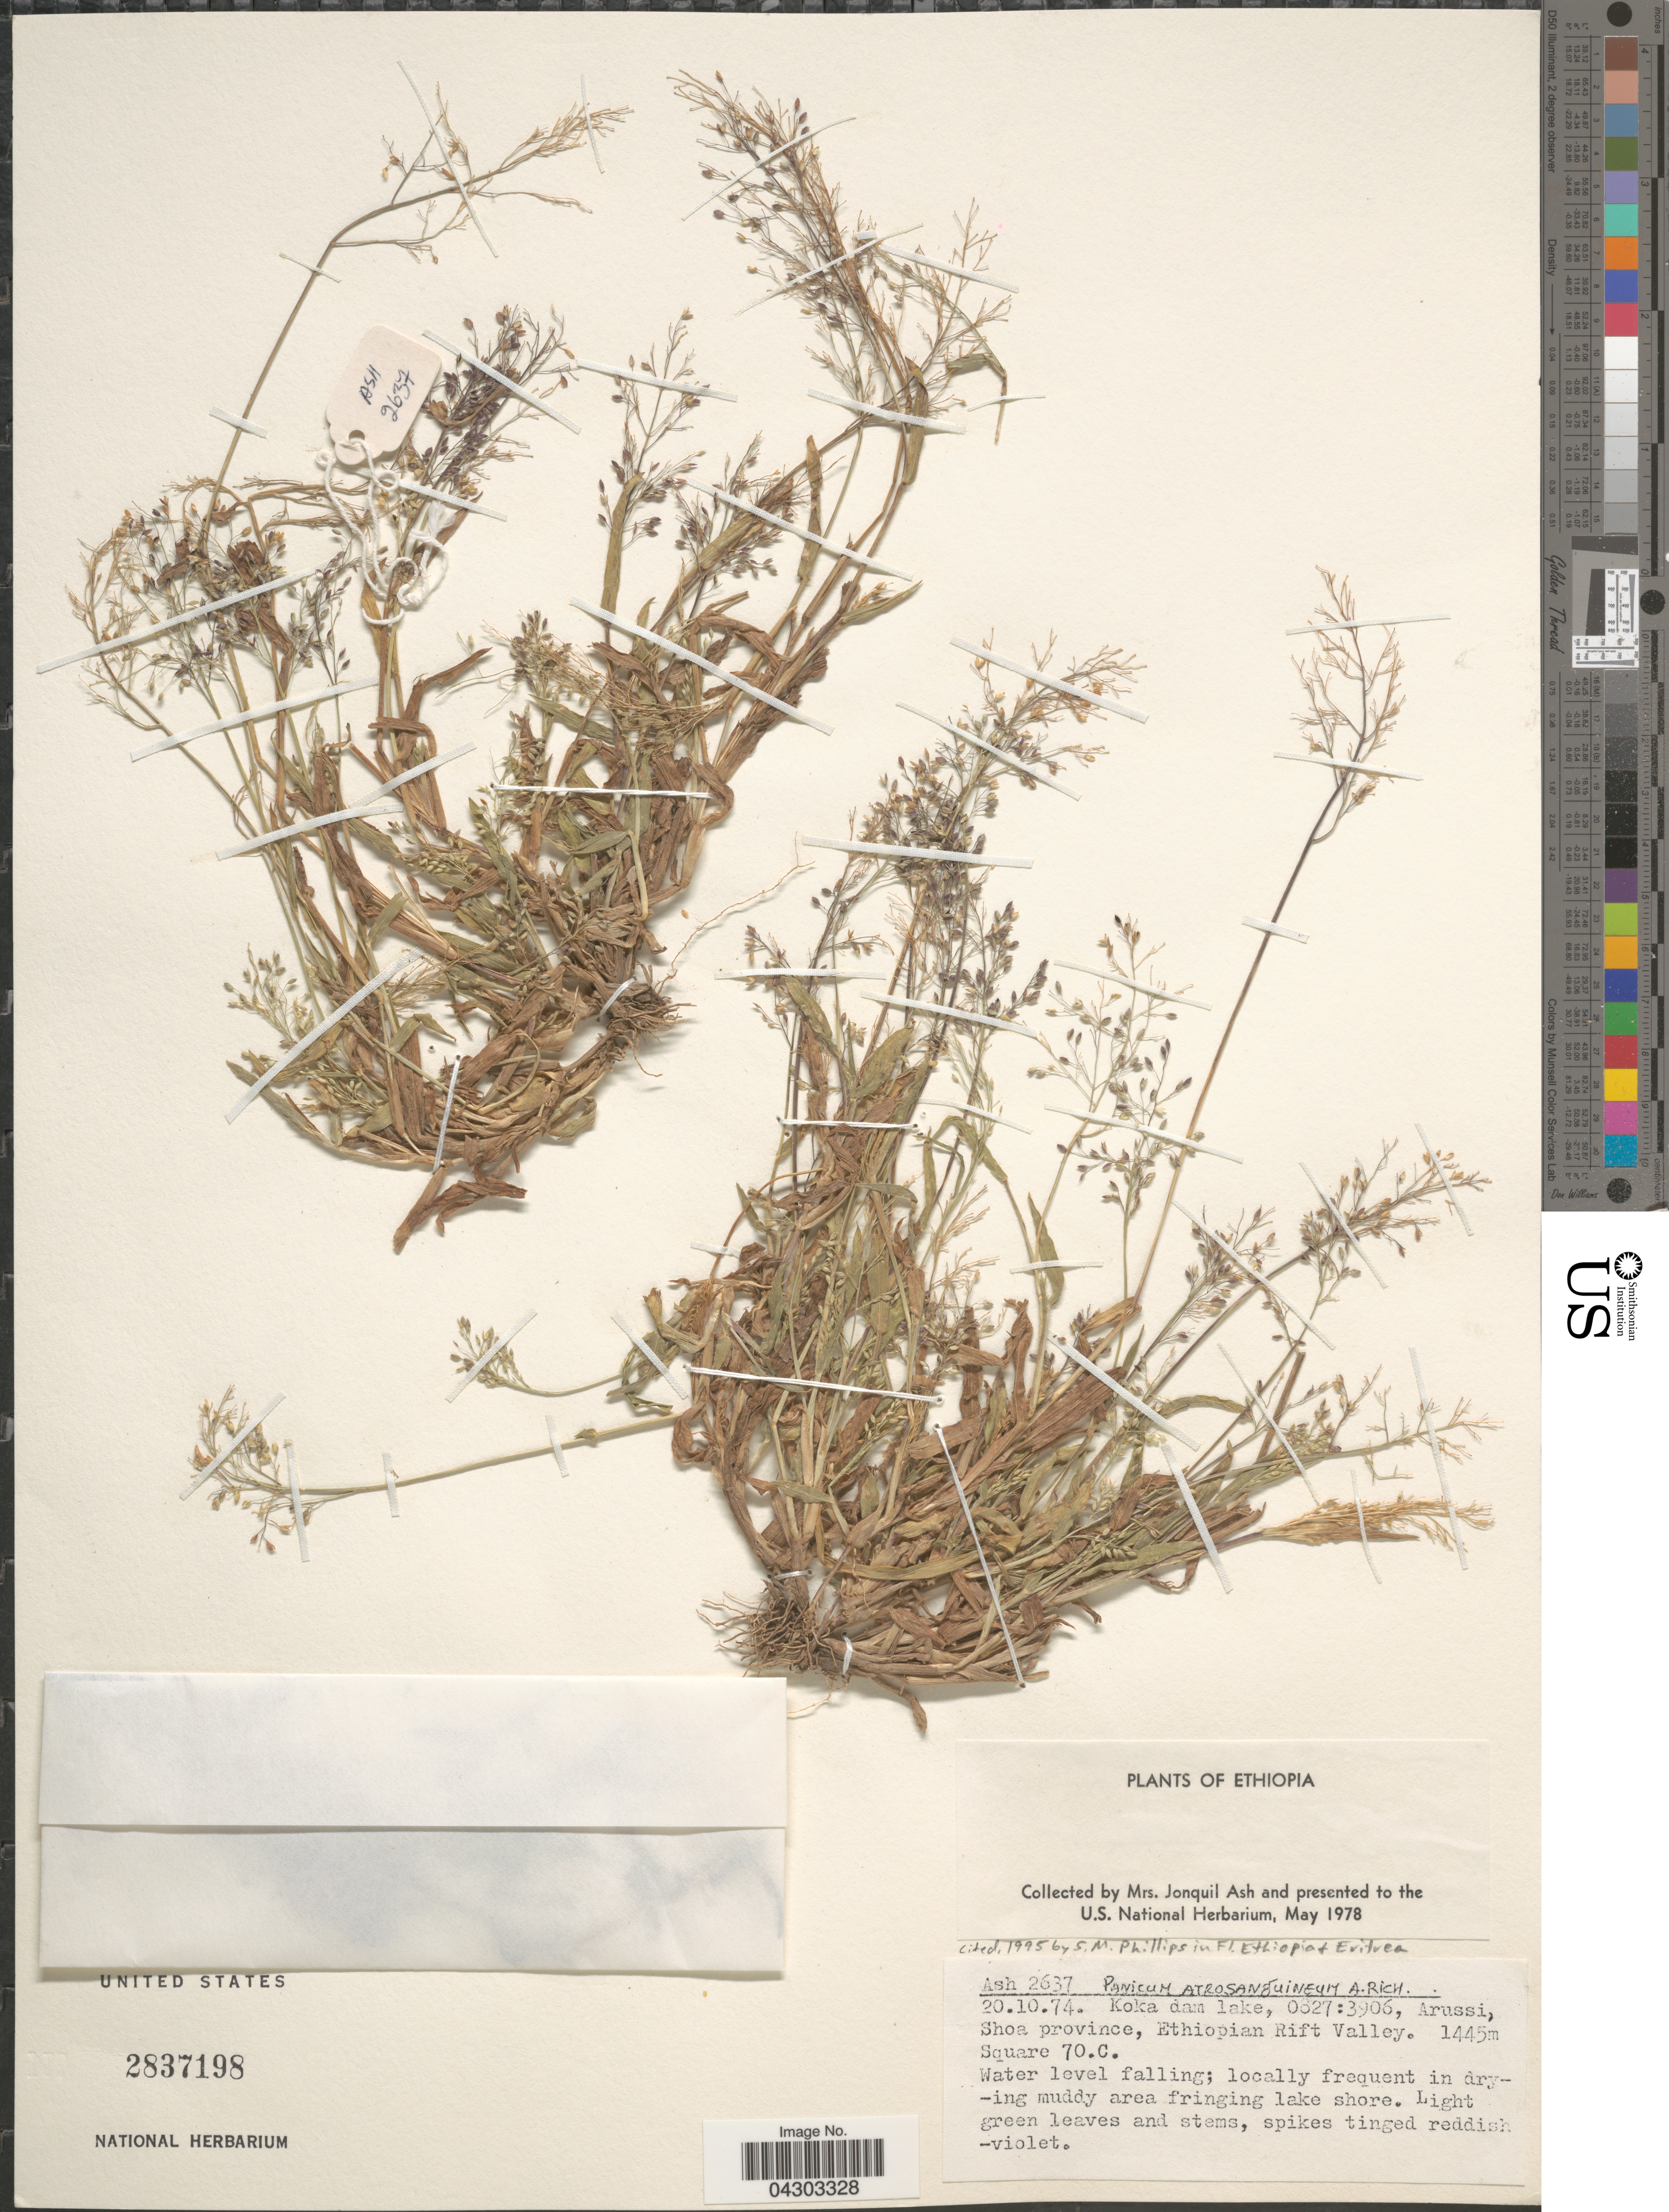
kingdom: Plantae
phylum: Tracheophyta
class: Liliopsida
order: Poales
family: Poaceae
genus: Panicum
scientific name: Panicum austroasiaticum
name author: Ohwi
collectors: J. Ash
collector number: Ash2637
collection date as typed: Transcribed d/m/y: 20/10/74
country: Ethiopia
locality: Koka dam lake, 0827:3906, Arussi, Shoa province, Ethiopian Rift Valley. Square 70.C.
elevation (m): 1445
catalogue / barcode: US 2837198